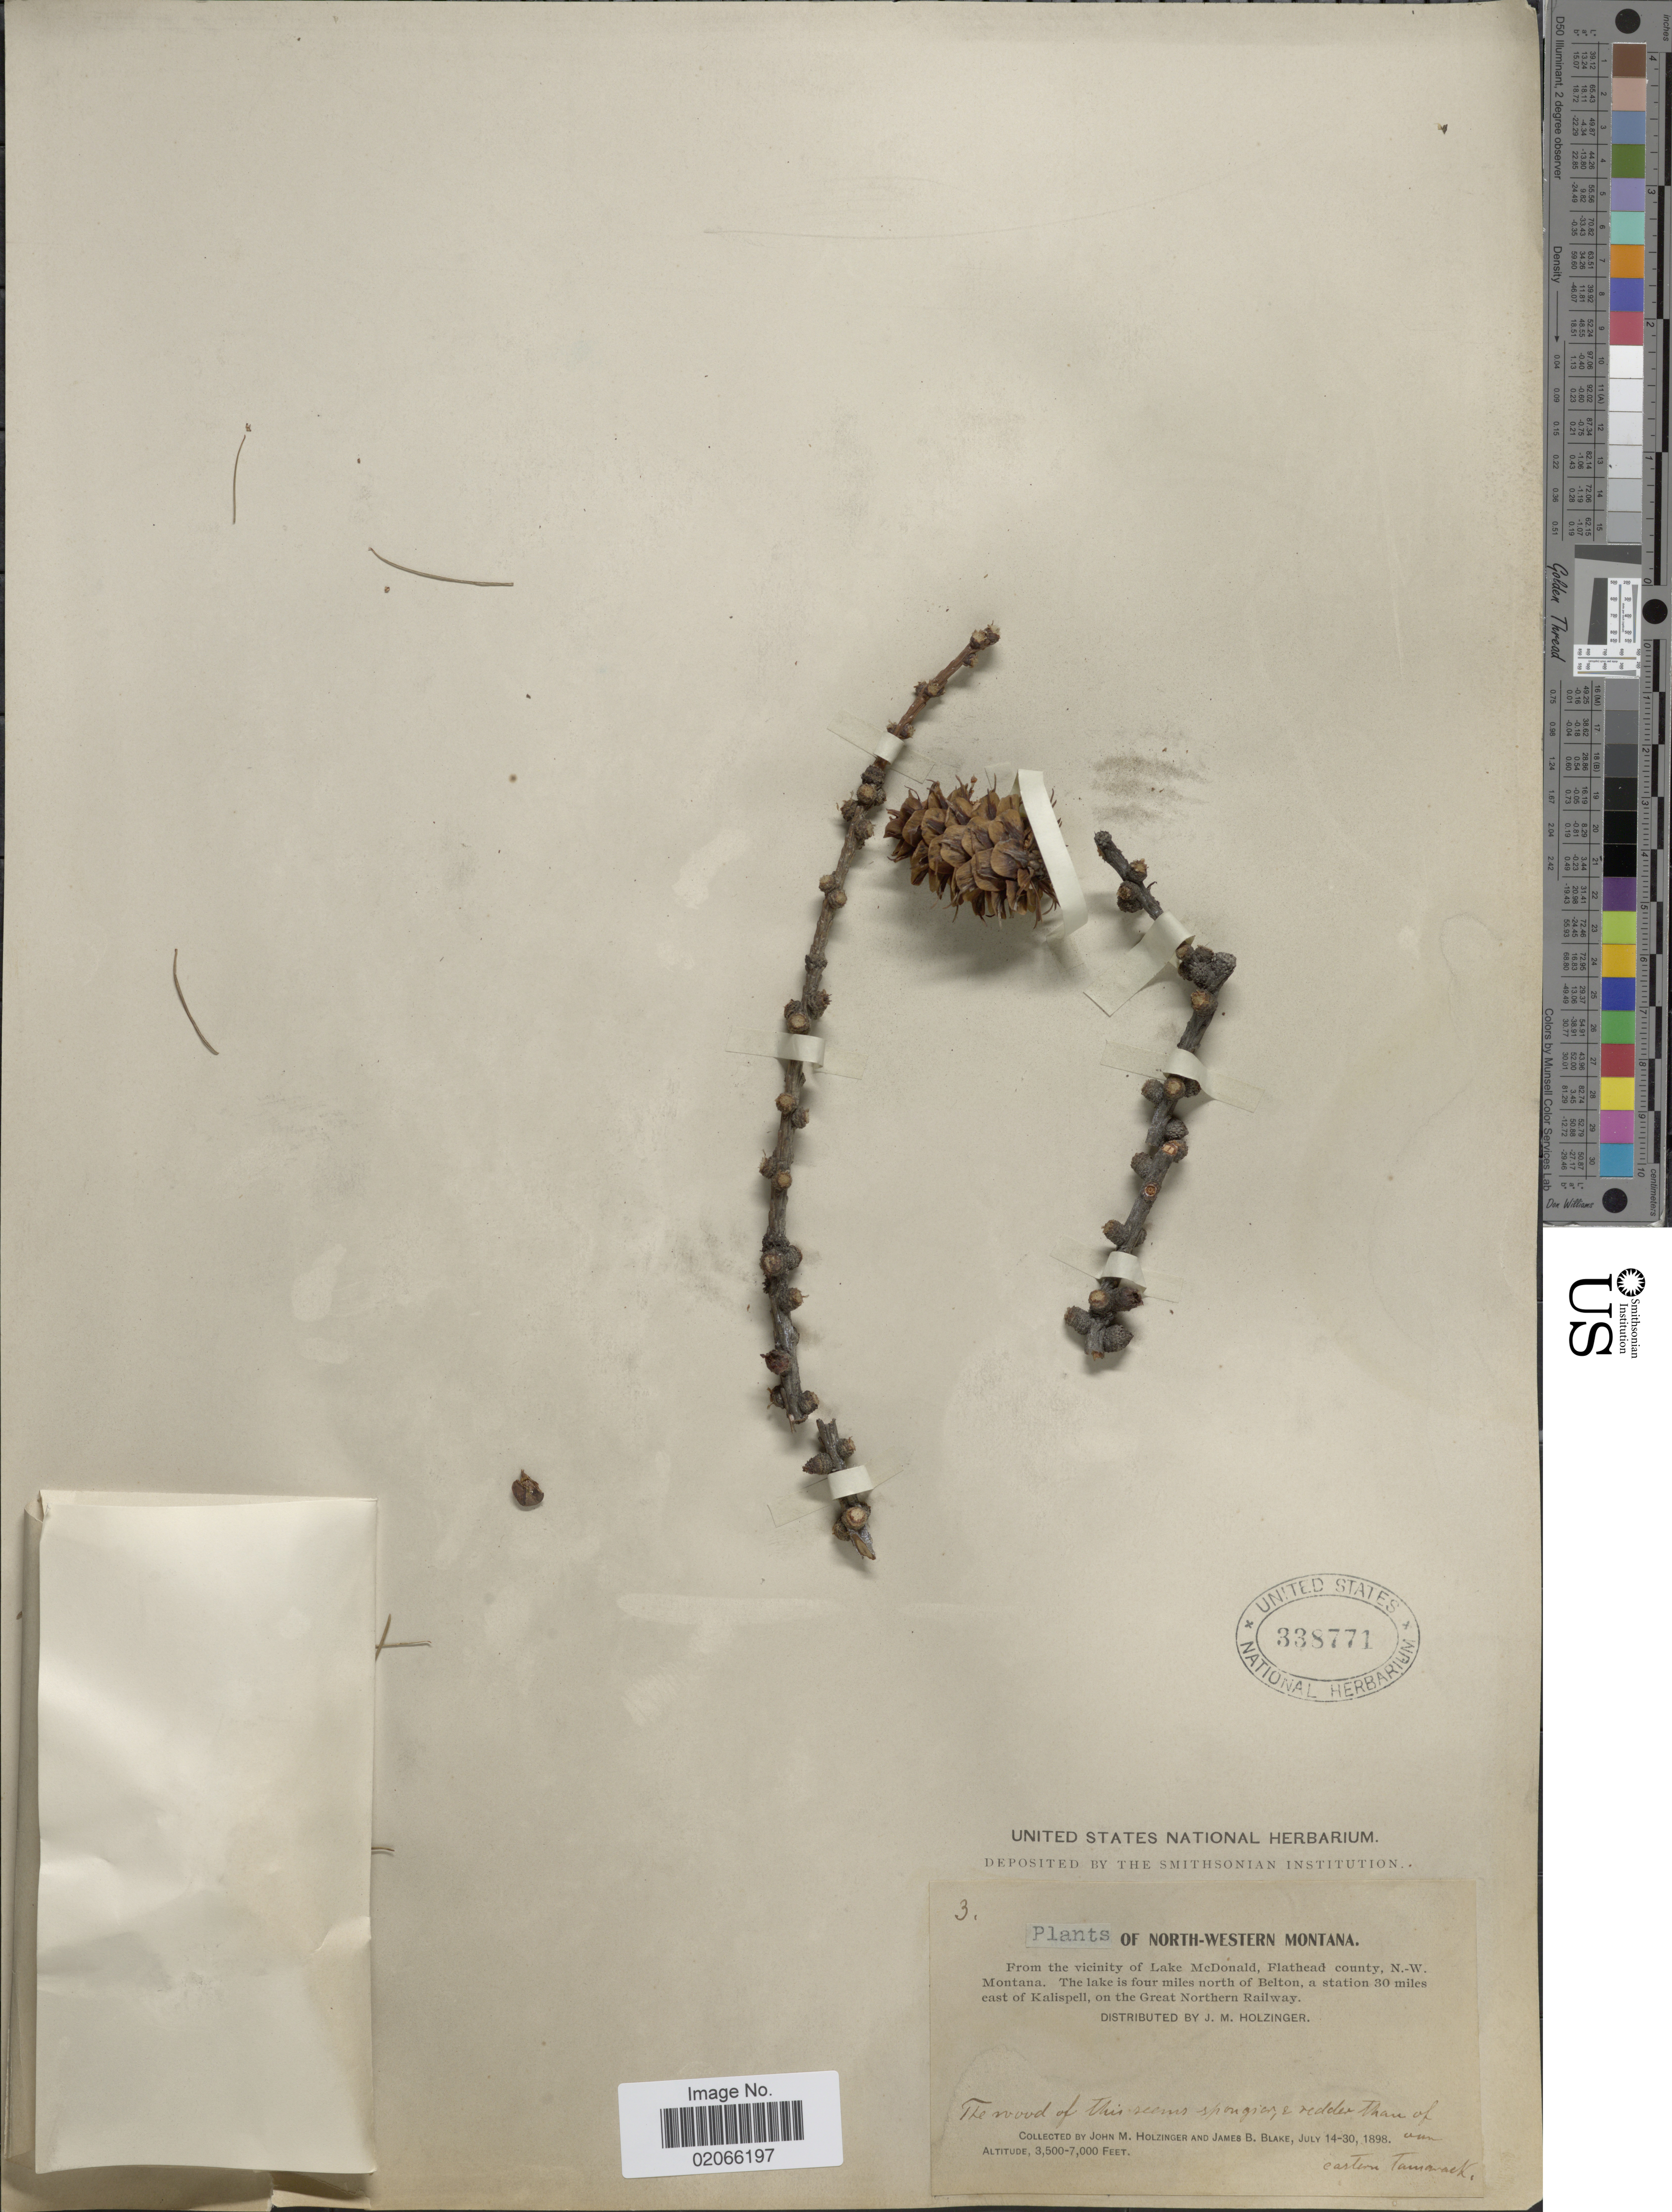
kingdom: Plantae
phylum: Tracheophyta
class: Pinopsida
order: Pinales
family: Pinaceae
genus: Larix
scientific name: Larix sp.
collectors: J. M. Holzinger & J. B. Blake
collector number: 3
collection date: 1898-07-14/1898-07-30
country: United States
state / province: Montana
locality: North-western Montana. From the vicinity of Lake McDonald, Flathead county, N.W. Montana. The lake is four miles north of Belton, a station 30 miles east of Kalispell, on the Great Northern Railway.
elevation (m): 1067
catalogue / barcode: US 338771